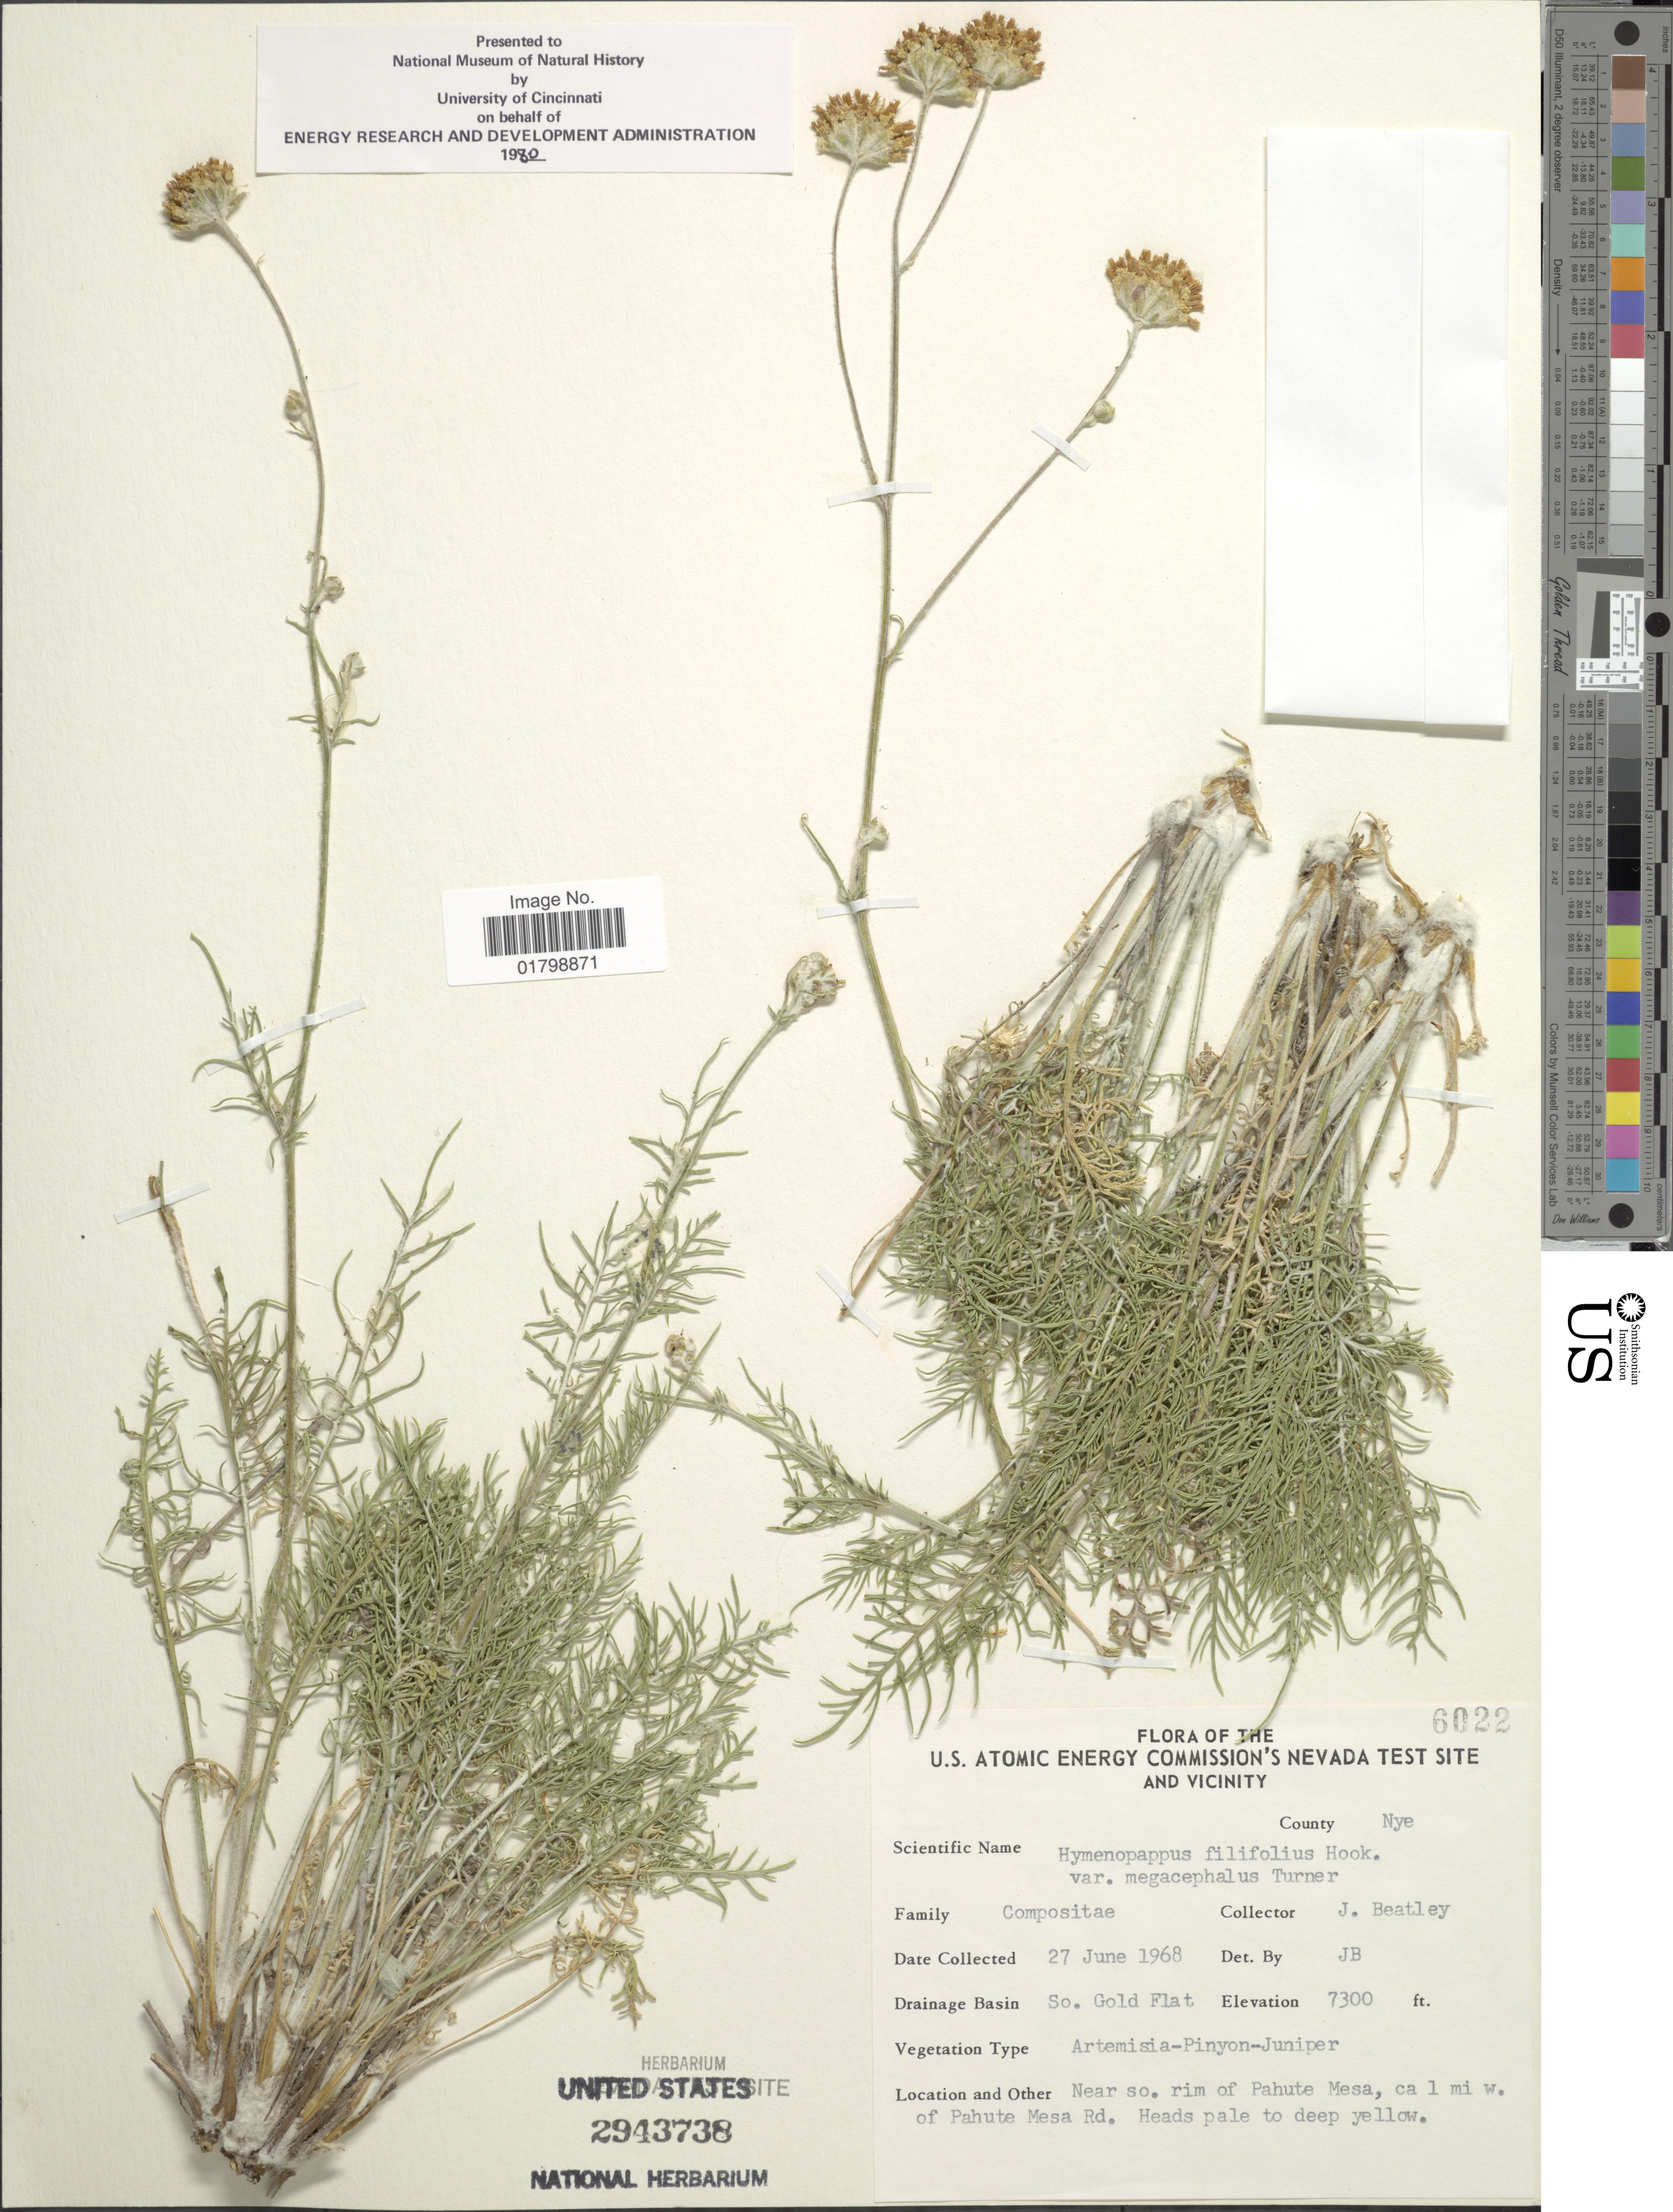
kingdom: Plantae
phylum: Tracheophyta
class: Magnoliopsida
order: Asterales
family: Asteraceae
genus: Hymenopappus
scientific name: Hymenopappus filifolius var. megacephalus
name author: B.L. Turner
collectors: J. C. Beatley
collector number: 6022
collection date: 1968-06-27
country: United States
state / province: Nevada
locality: U.S. Atomic Energy Commission's Nevada Test Site and vicinity, County Nye, So. Gold Flat, Near so. rim of Pahute Mesa, ca 1 mi w. of Pahute Mesa Rd.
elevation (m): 2225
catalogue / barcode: US 2943738